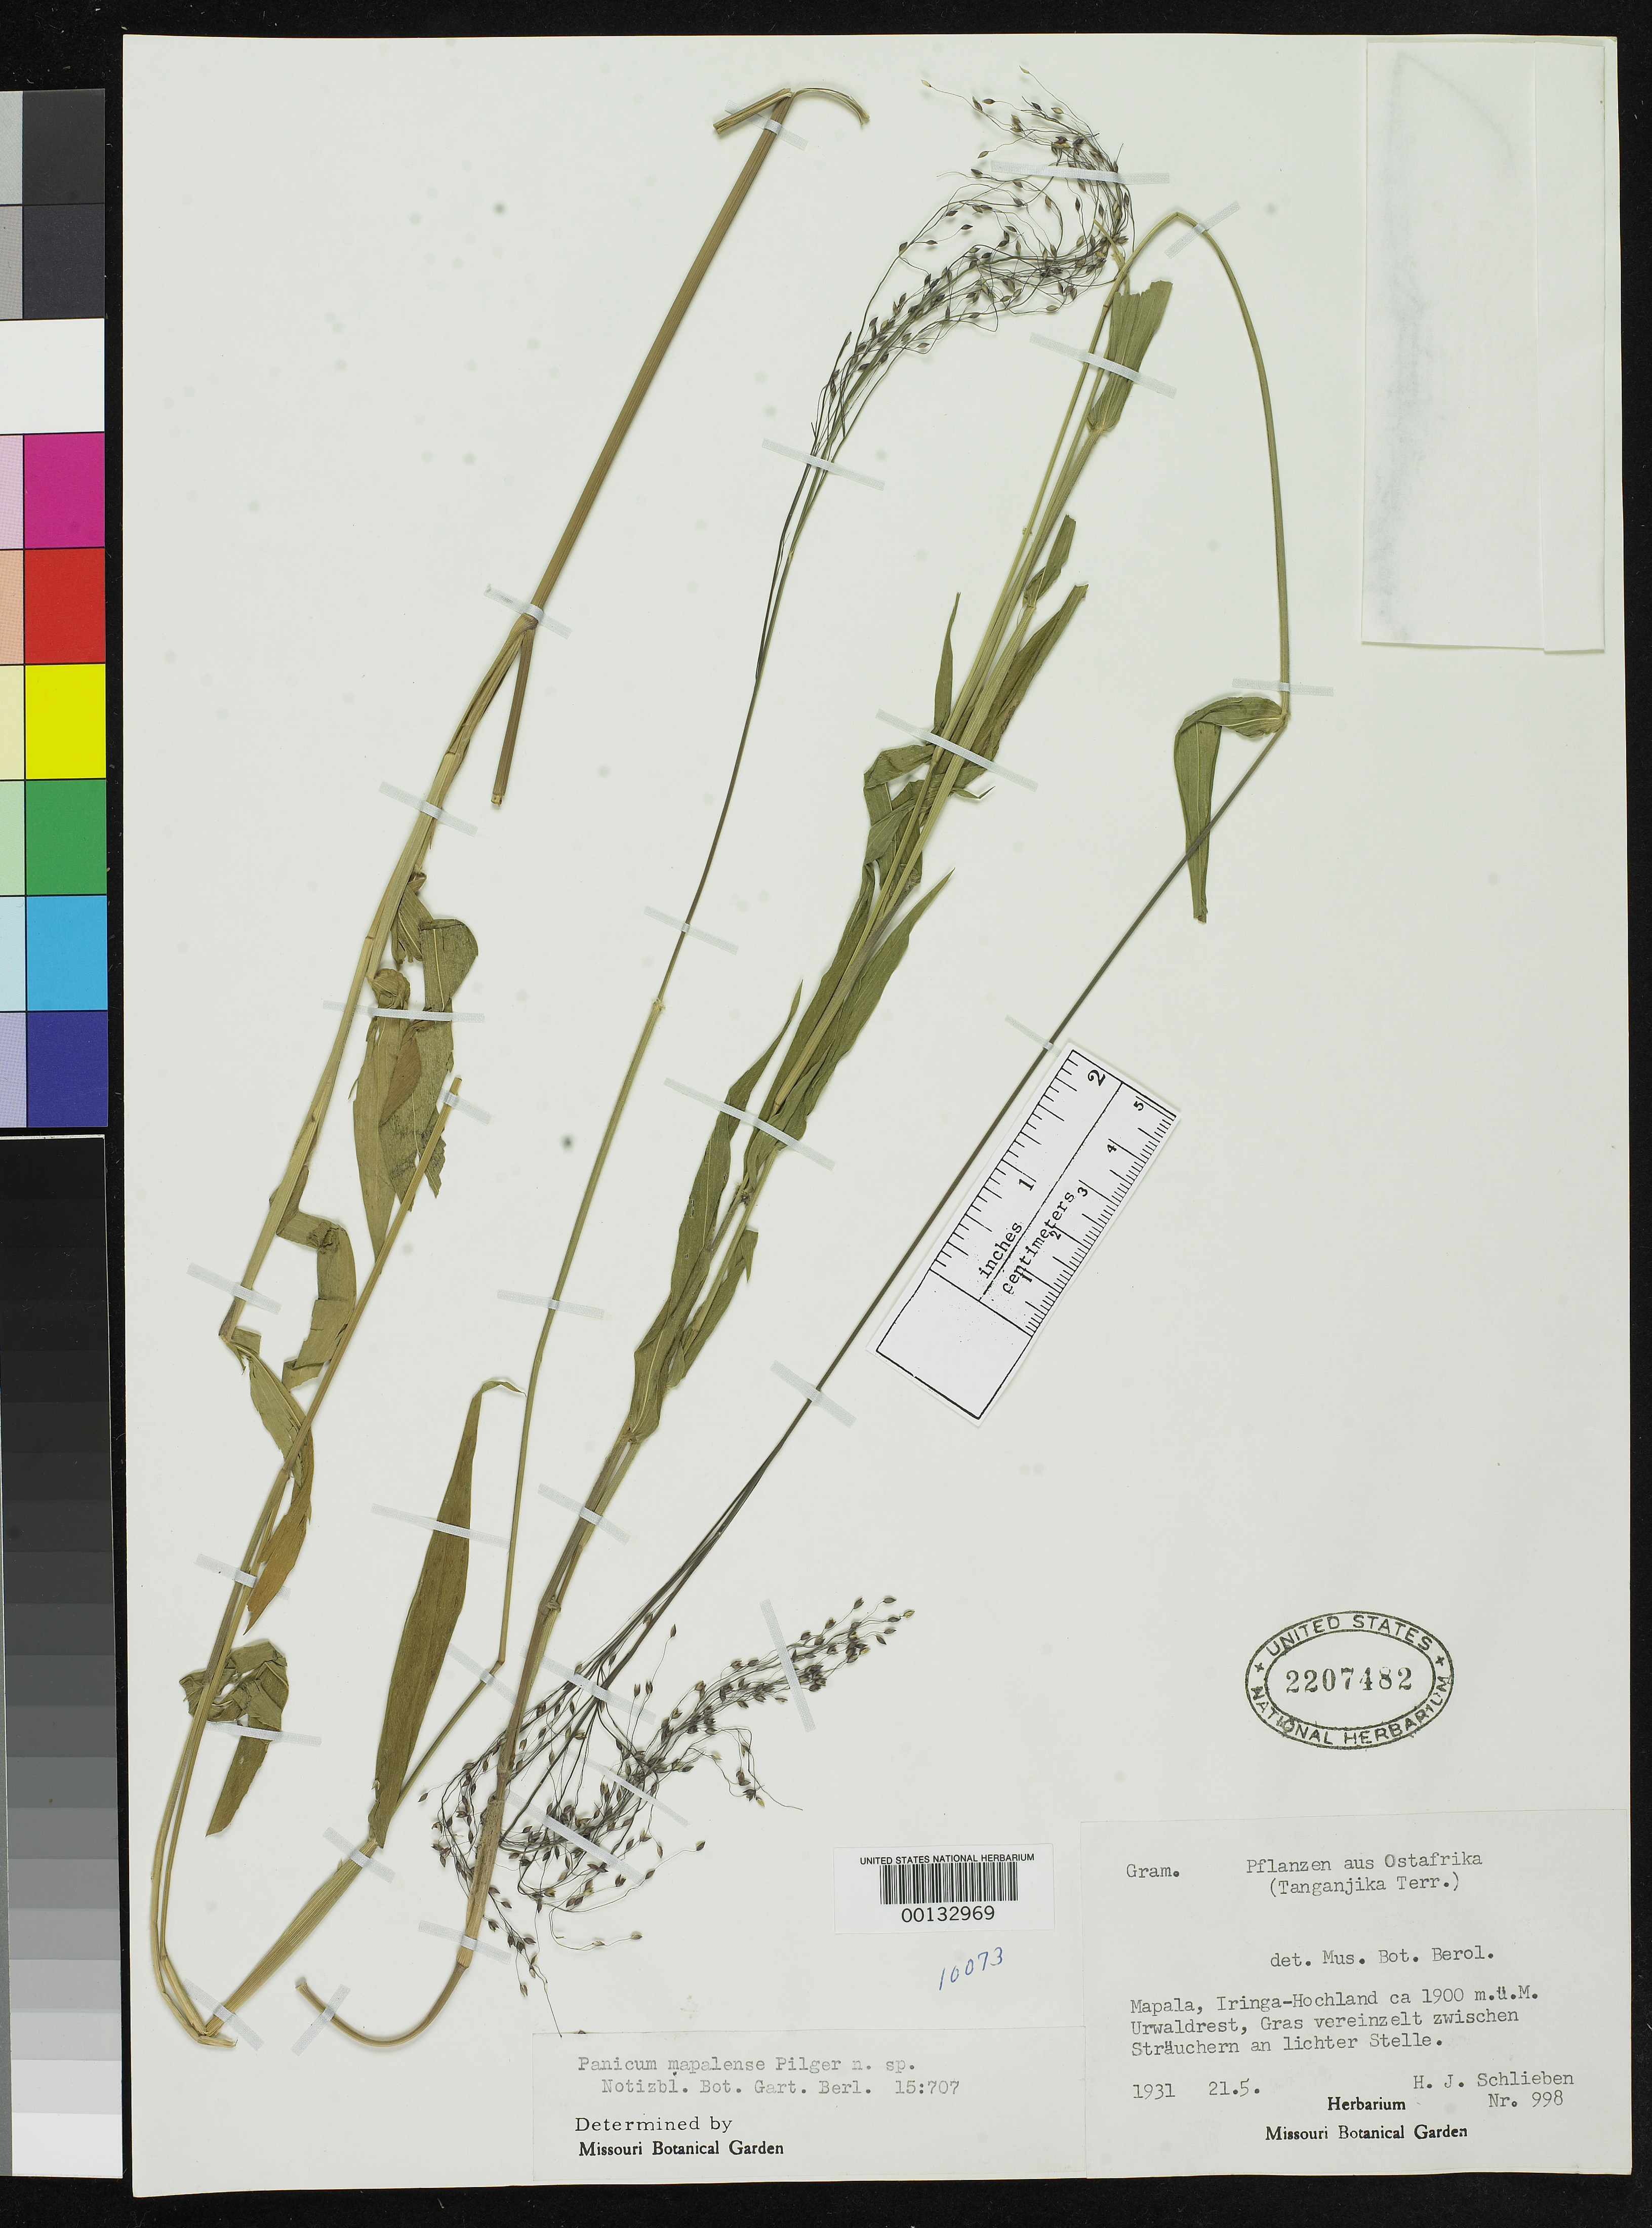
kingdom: Plantae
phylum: Tracheophyta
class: Liliopsida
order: Poales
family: Poaceae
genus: Panicum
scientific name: Panicum mapalense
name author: Pilg.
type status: Isotype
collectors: H. J. Schlieben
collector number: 998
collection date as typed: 21 May 1931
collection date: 1931-05-21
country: Tanzania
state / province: Iringa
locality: Saongea, Mapala.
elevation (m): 1900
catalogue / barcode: US 2207482